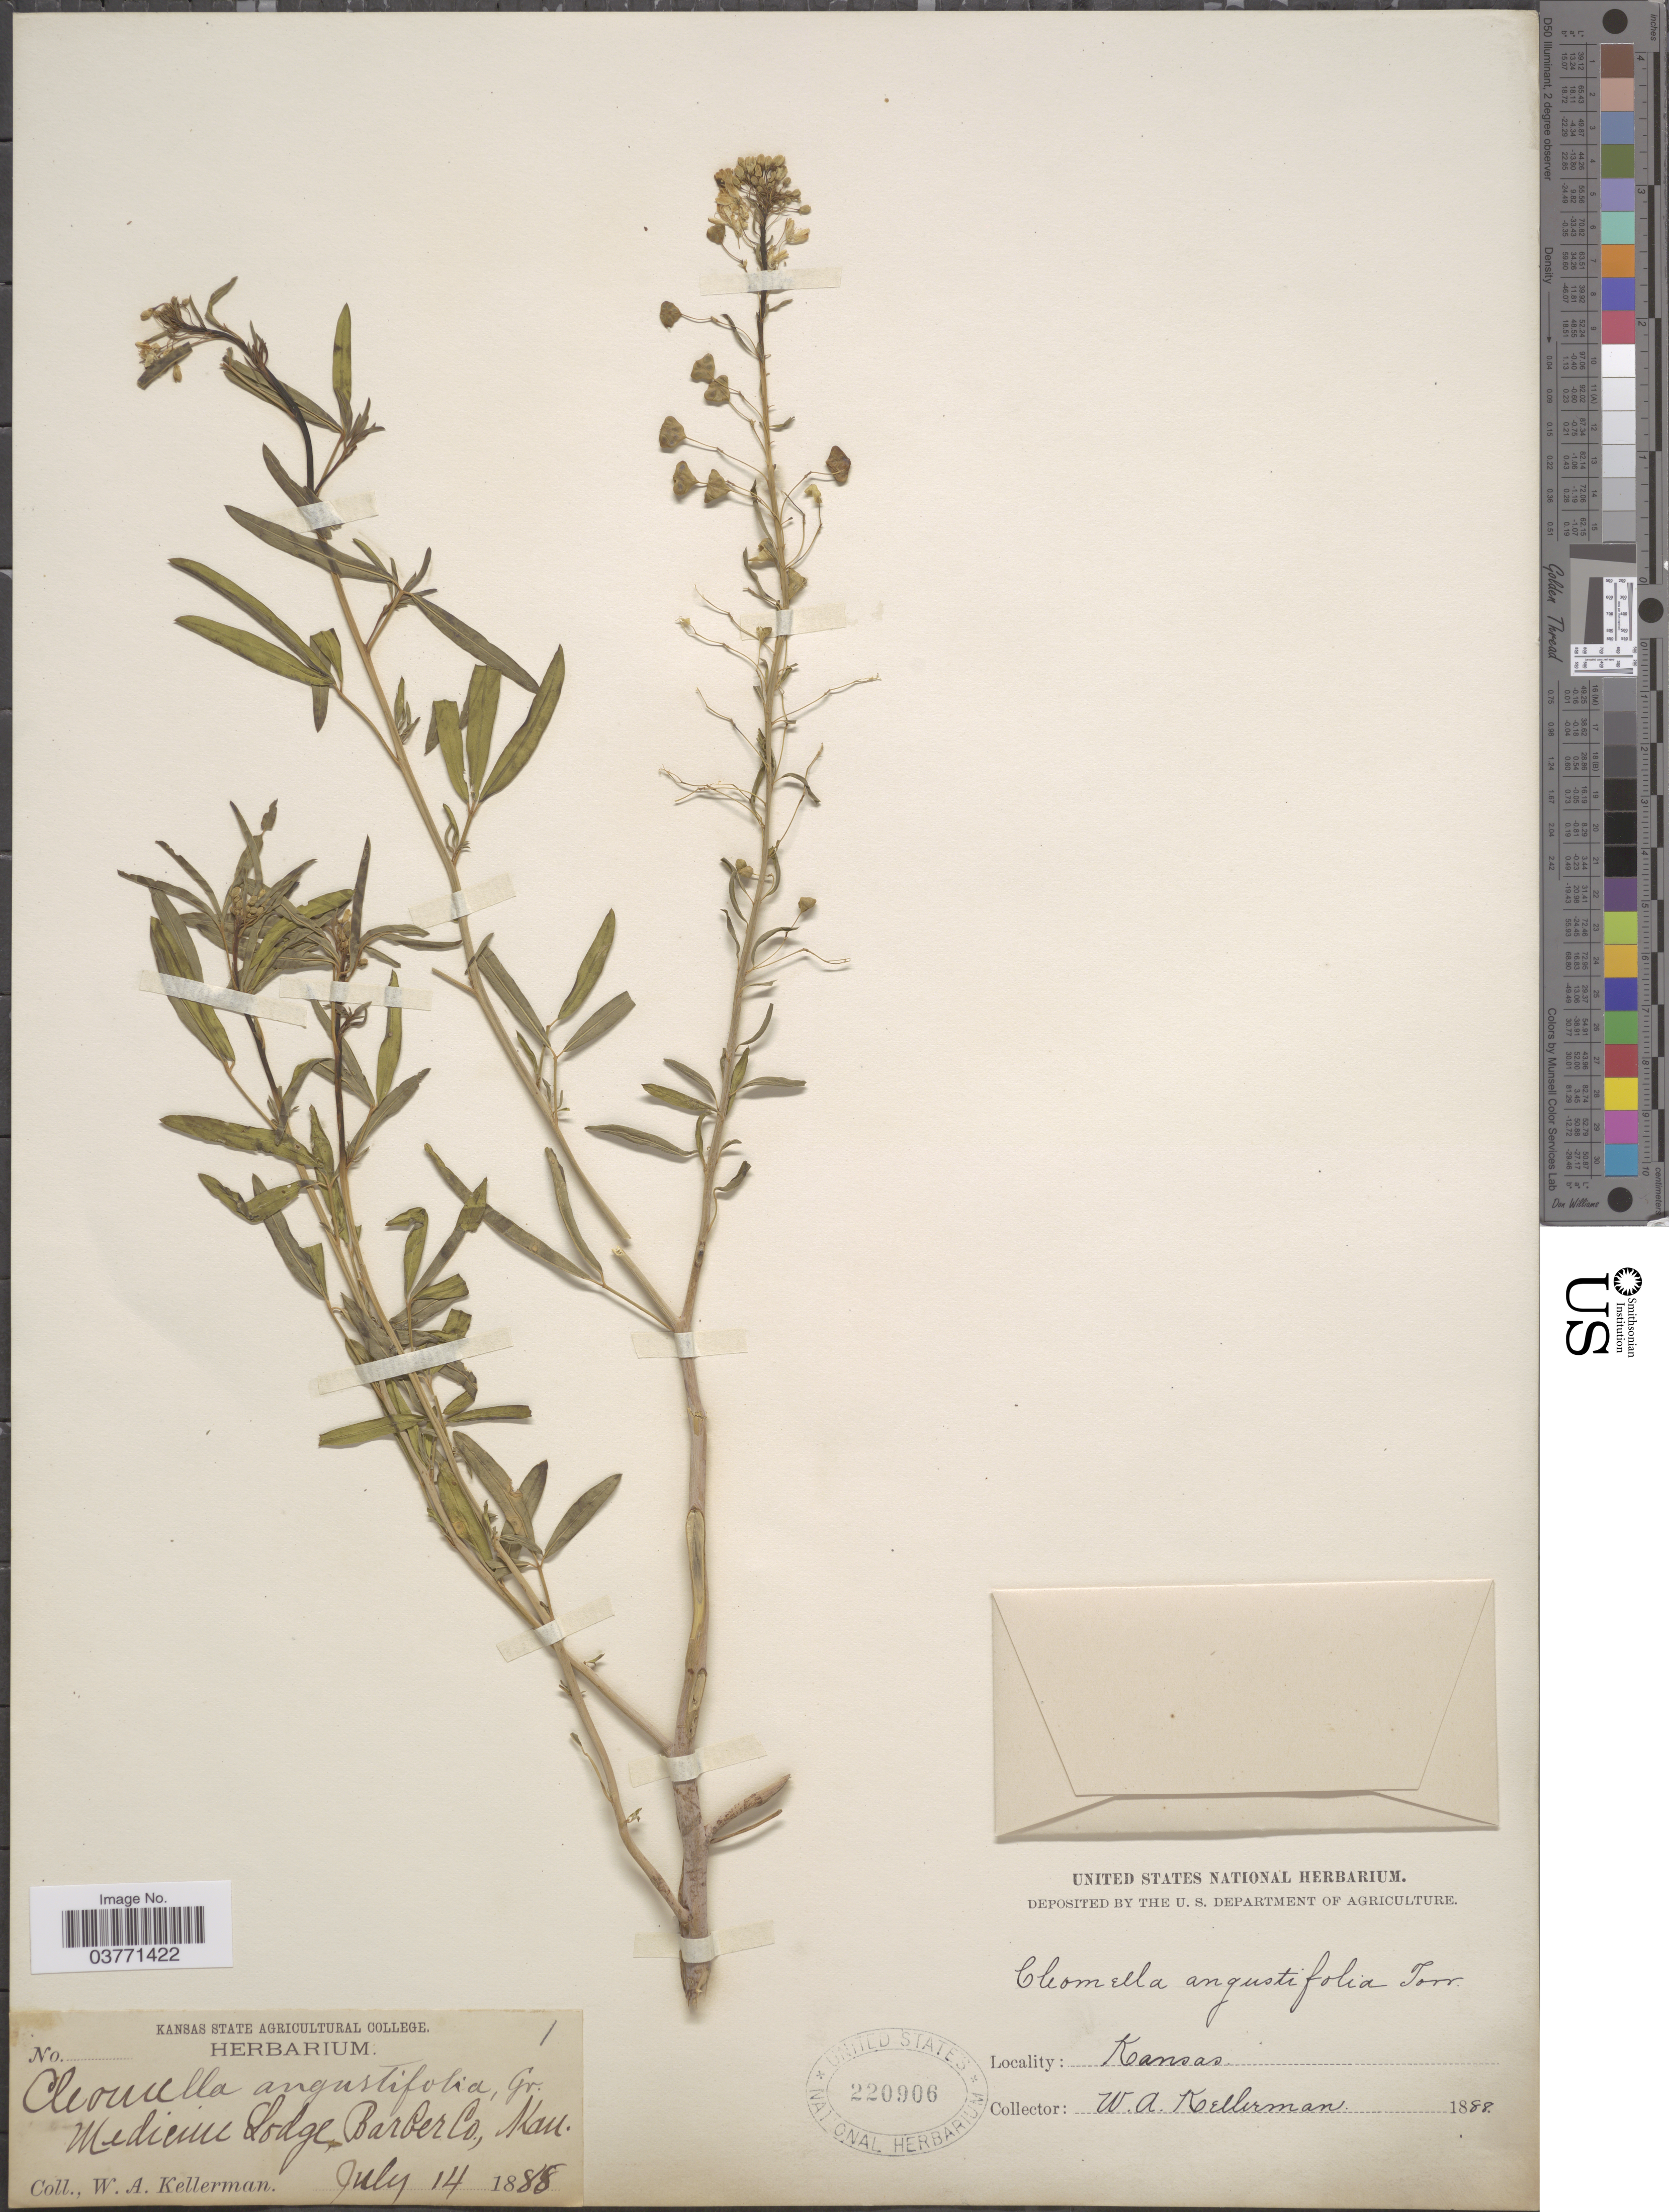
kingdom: Plantae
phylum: Tracheophyta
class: Magnoliopsida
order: Brassicales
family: Cleomaceae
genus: Cleomella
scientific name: Cleomella angustifolia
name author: Torr.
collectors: W. Kellerman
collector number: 1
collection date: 1888-07-14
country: United States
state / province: Kansas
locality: Medicine Lodge Barber Co.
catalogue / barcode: US 220906